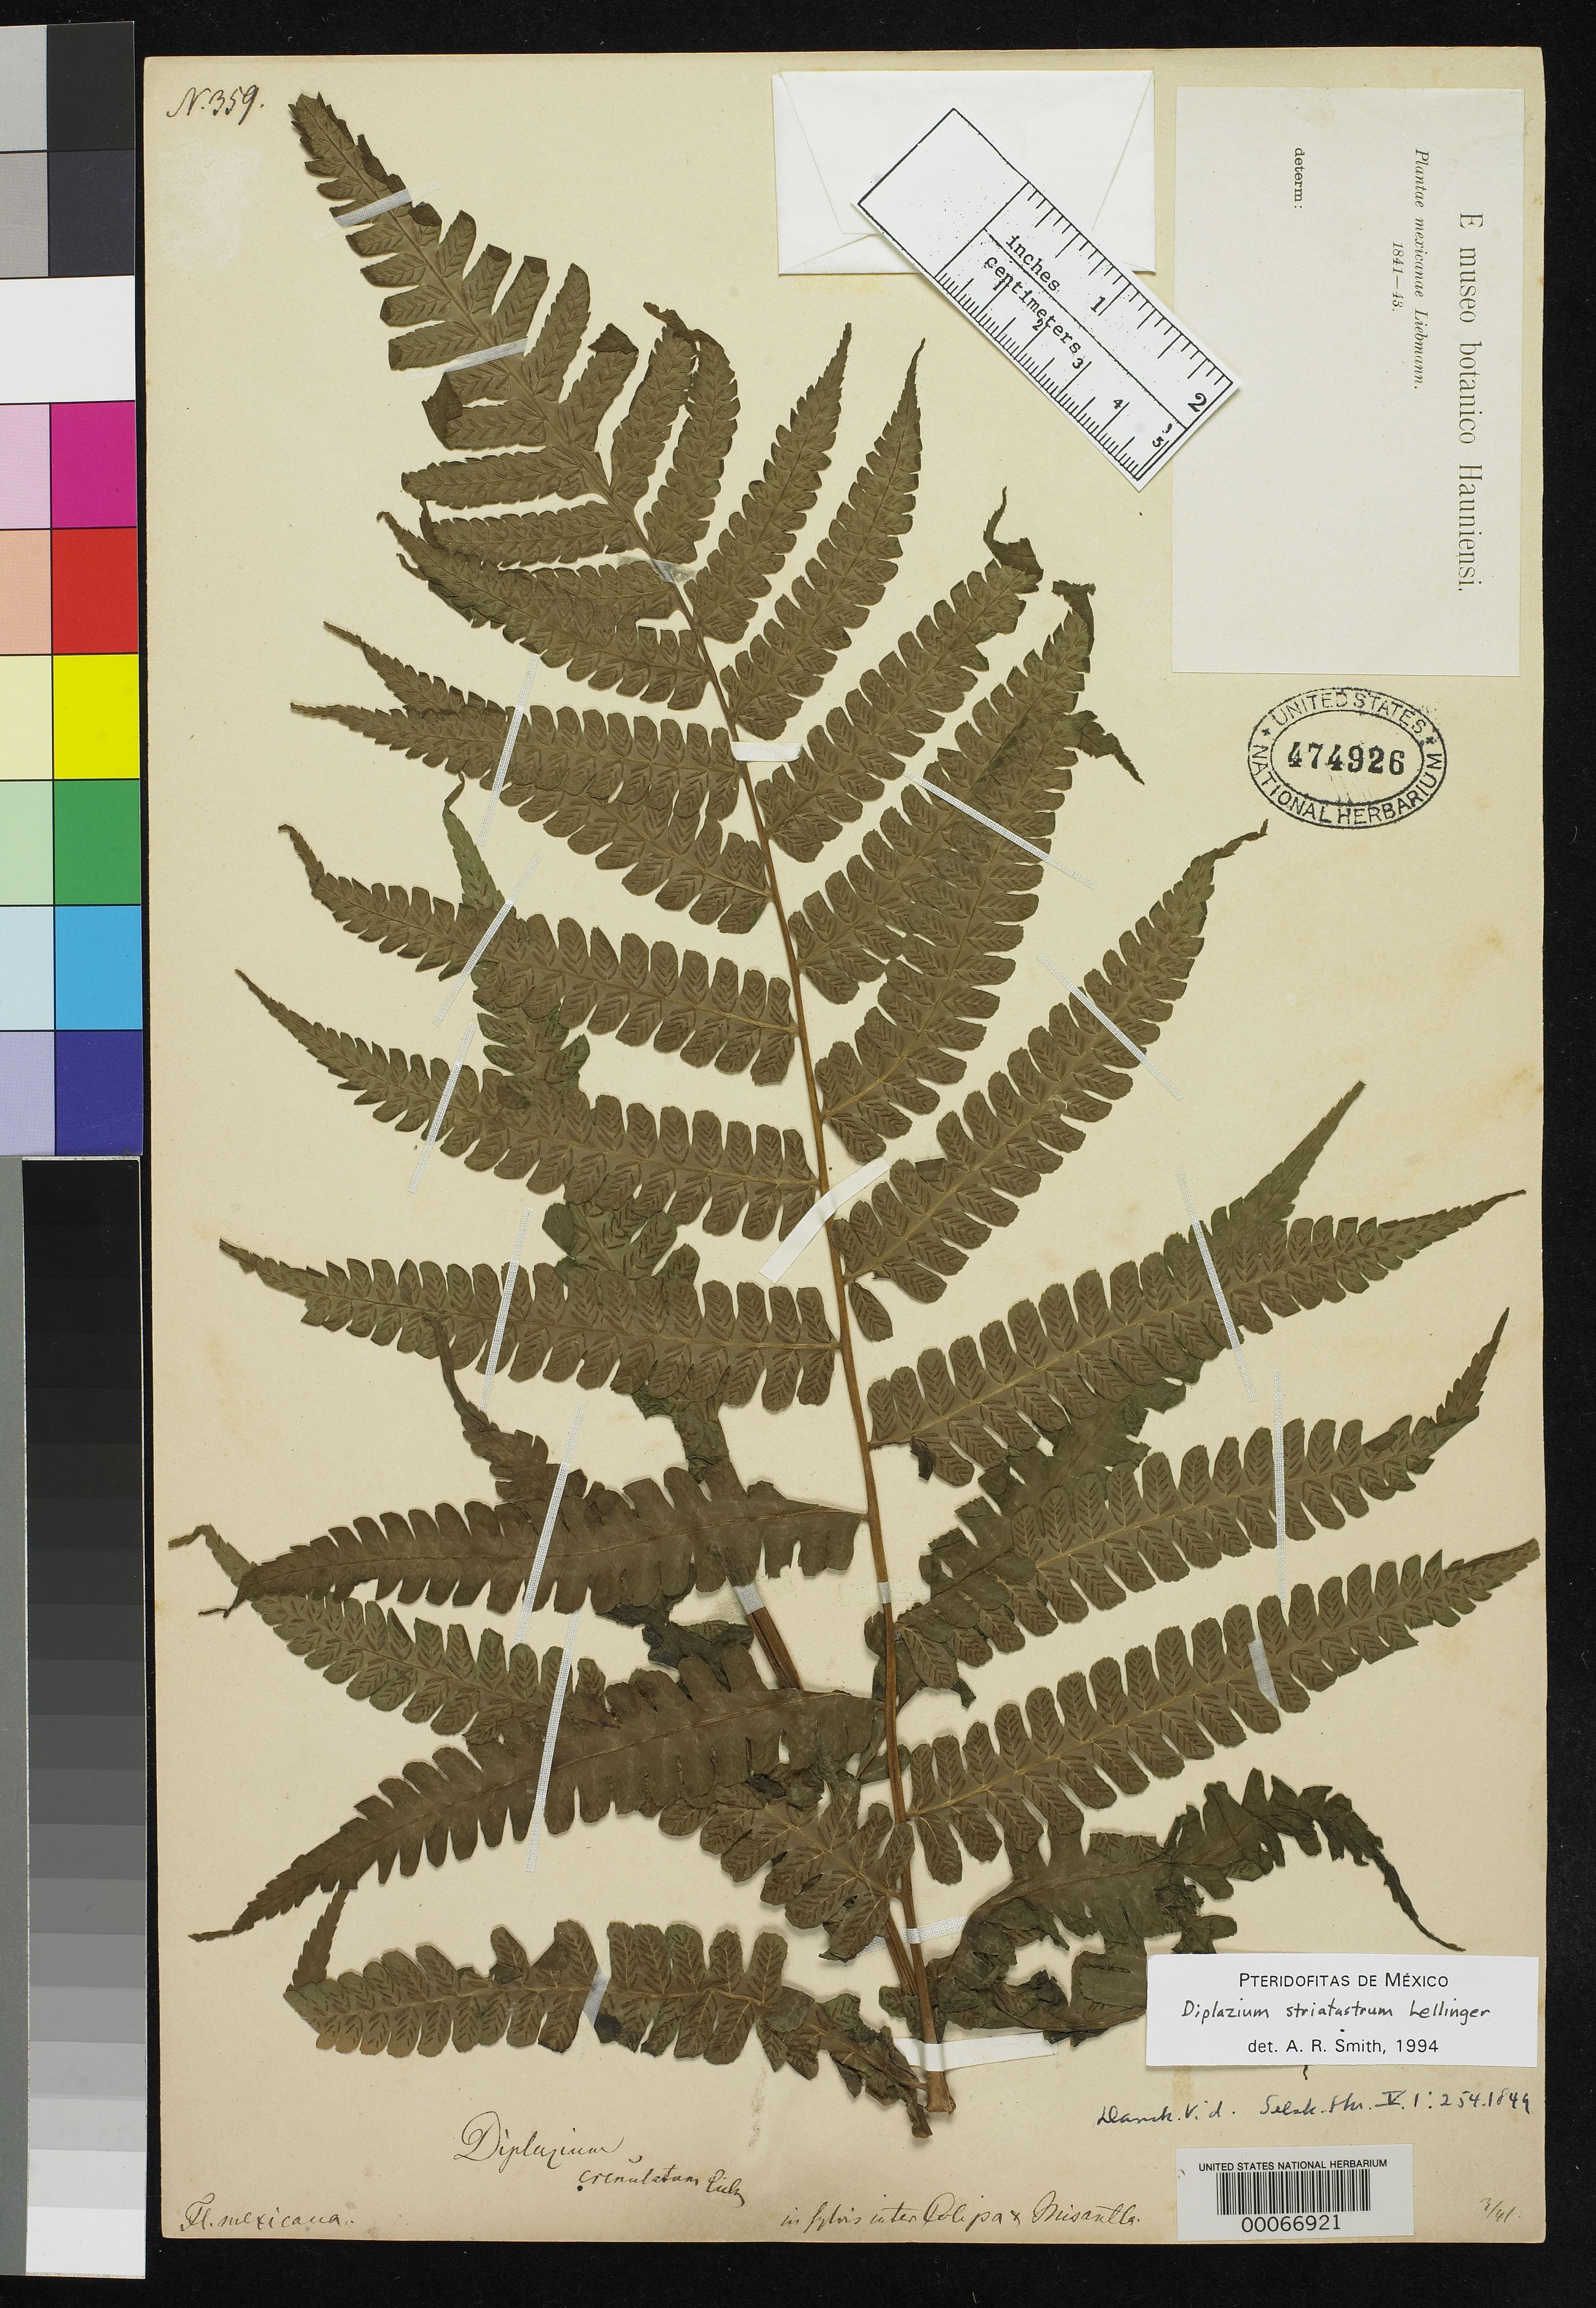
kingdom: Plantae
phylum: Tracheophyta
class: Polypodiopsida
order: Polypodiales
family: Athyriaceae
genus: Diplazium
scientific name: Diplazium crenulatum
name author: Liebm.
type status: Type Collection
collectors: F. M. Liebmann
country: Mexico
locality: E of Monserrat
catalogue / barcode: US 474926